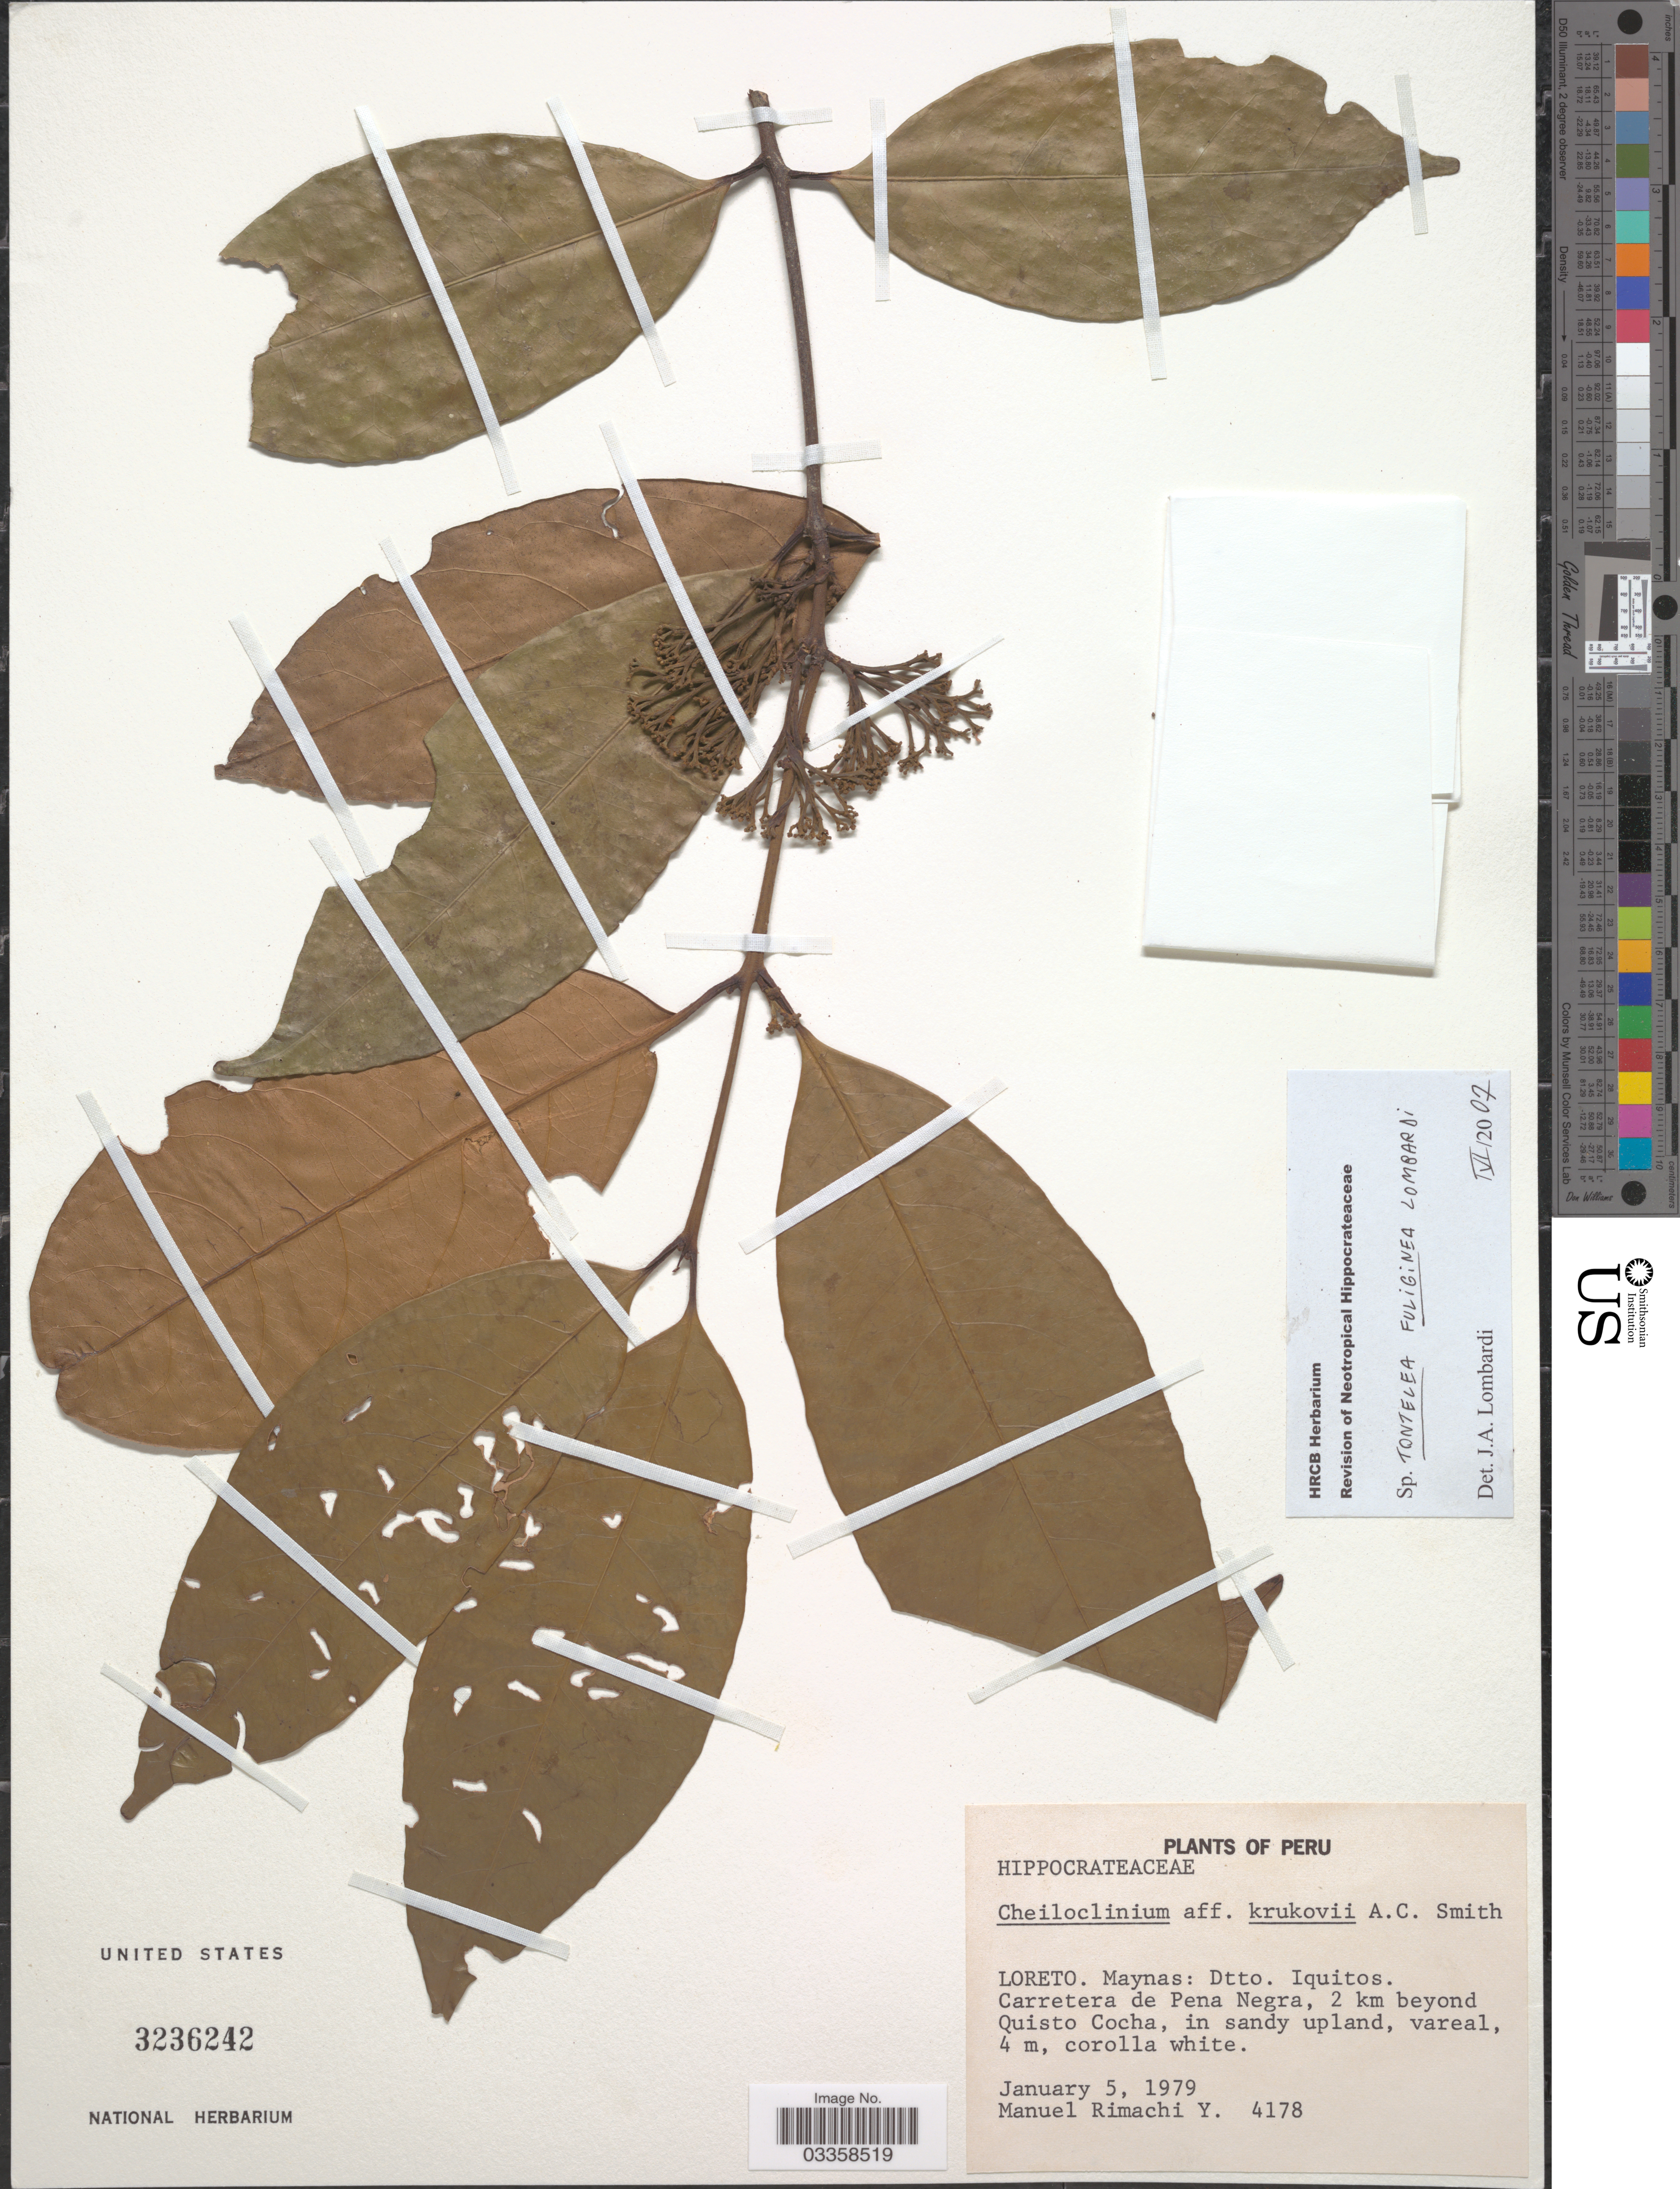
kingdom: Plantae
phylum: Tracheophyta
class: Magnoliopsida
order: Celastrales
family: Celastraceae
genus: Tontelea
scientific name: Tontelea fuliginea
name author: Lombardi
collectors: M. Rimachi Y.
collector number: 4178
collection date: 1979-01-05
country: Peru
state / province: Loreto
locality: Maynas: Dtto. Iquitos. Carretera de Pena Negra, 2 km beyond Quisto Cocha.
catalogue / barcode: US 3236242